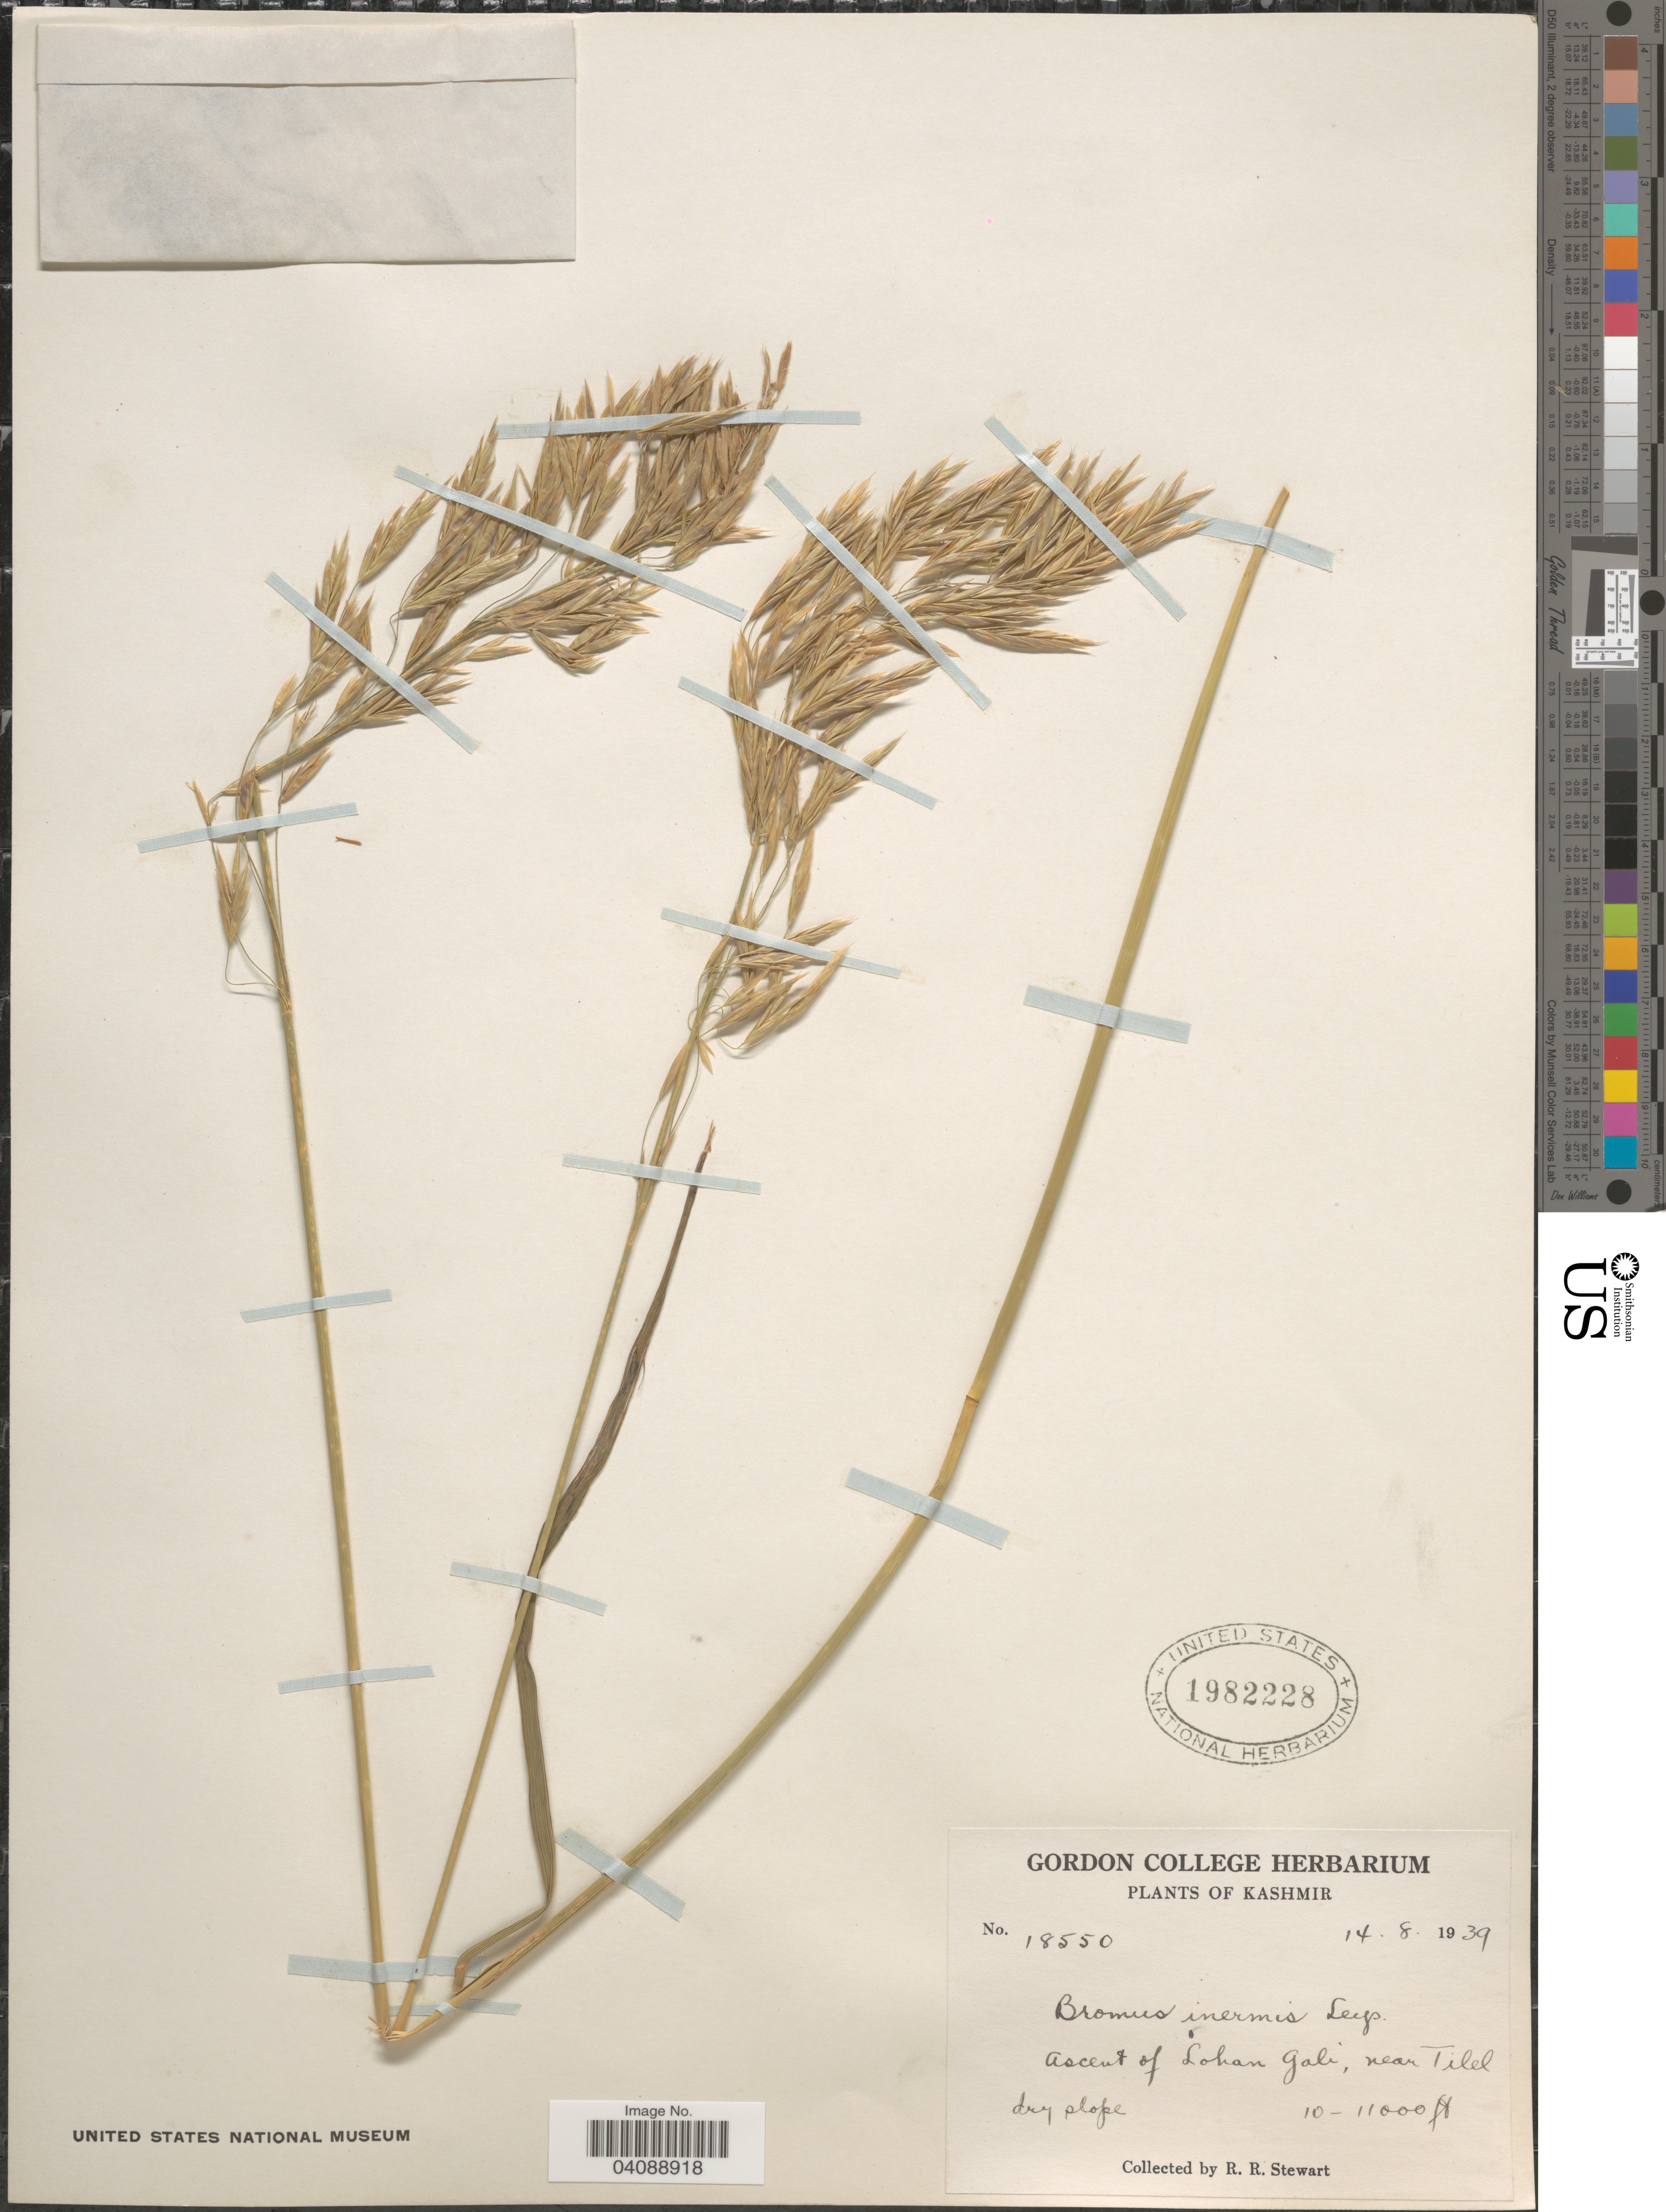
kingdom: Plantae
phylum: Tracheophyta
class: Liliopsida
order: Poales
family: Poaceae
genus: Bromus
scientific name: Bromus inermis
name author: Leyss.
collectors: R. Stewart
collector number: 18550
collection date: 1939-08-14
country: India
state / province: Jammu and Kashmir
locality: Kashmir. Ascent of Lohan Gali, near Tilel.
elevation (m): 3048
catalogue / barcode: US 1982228